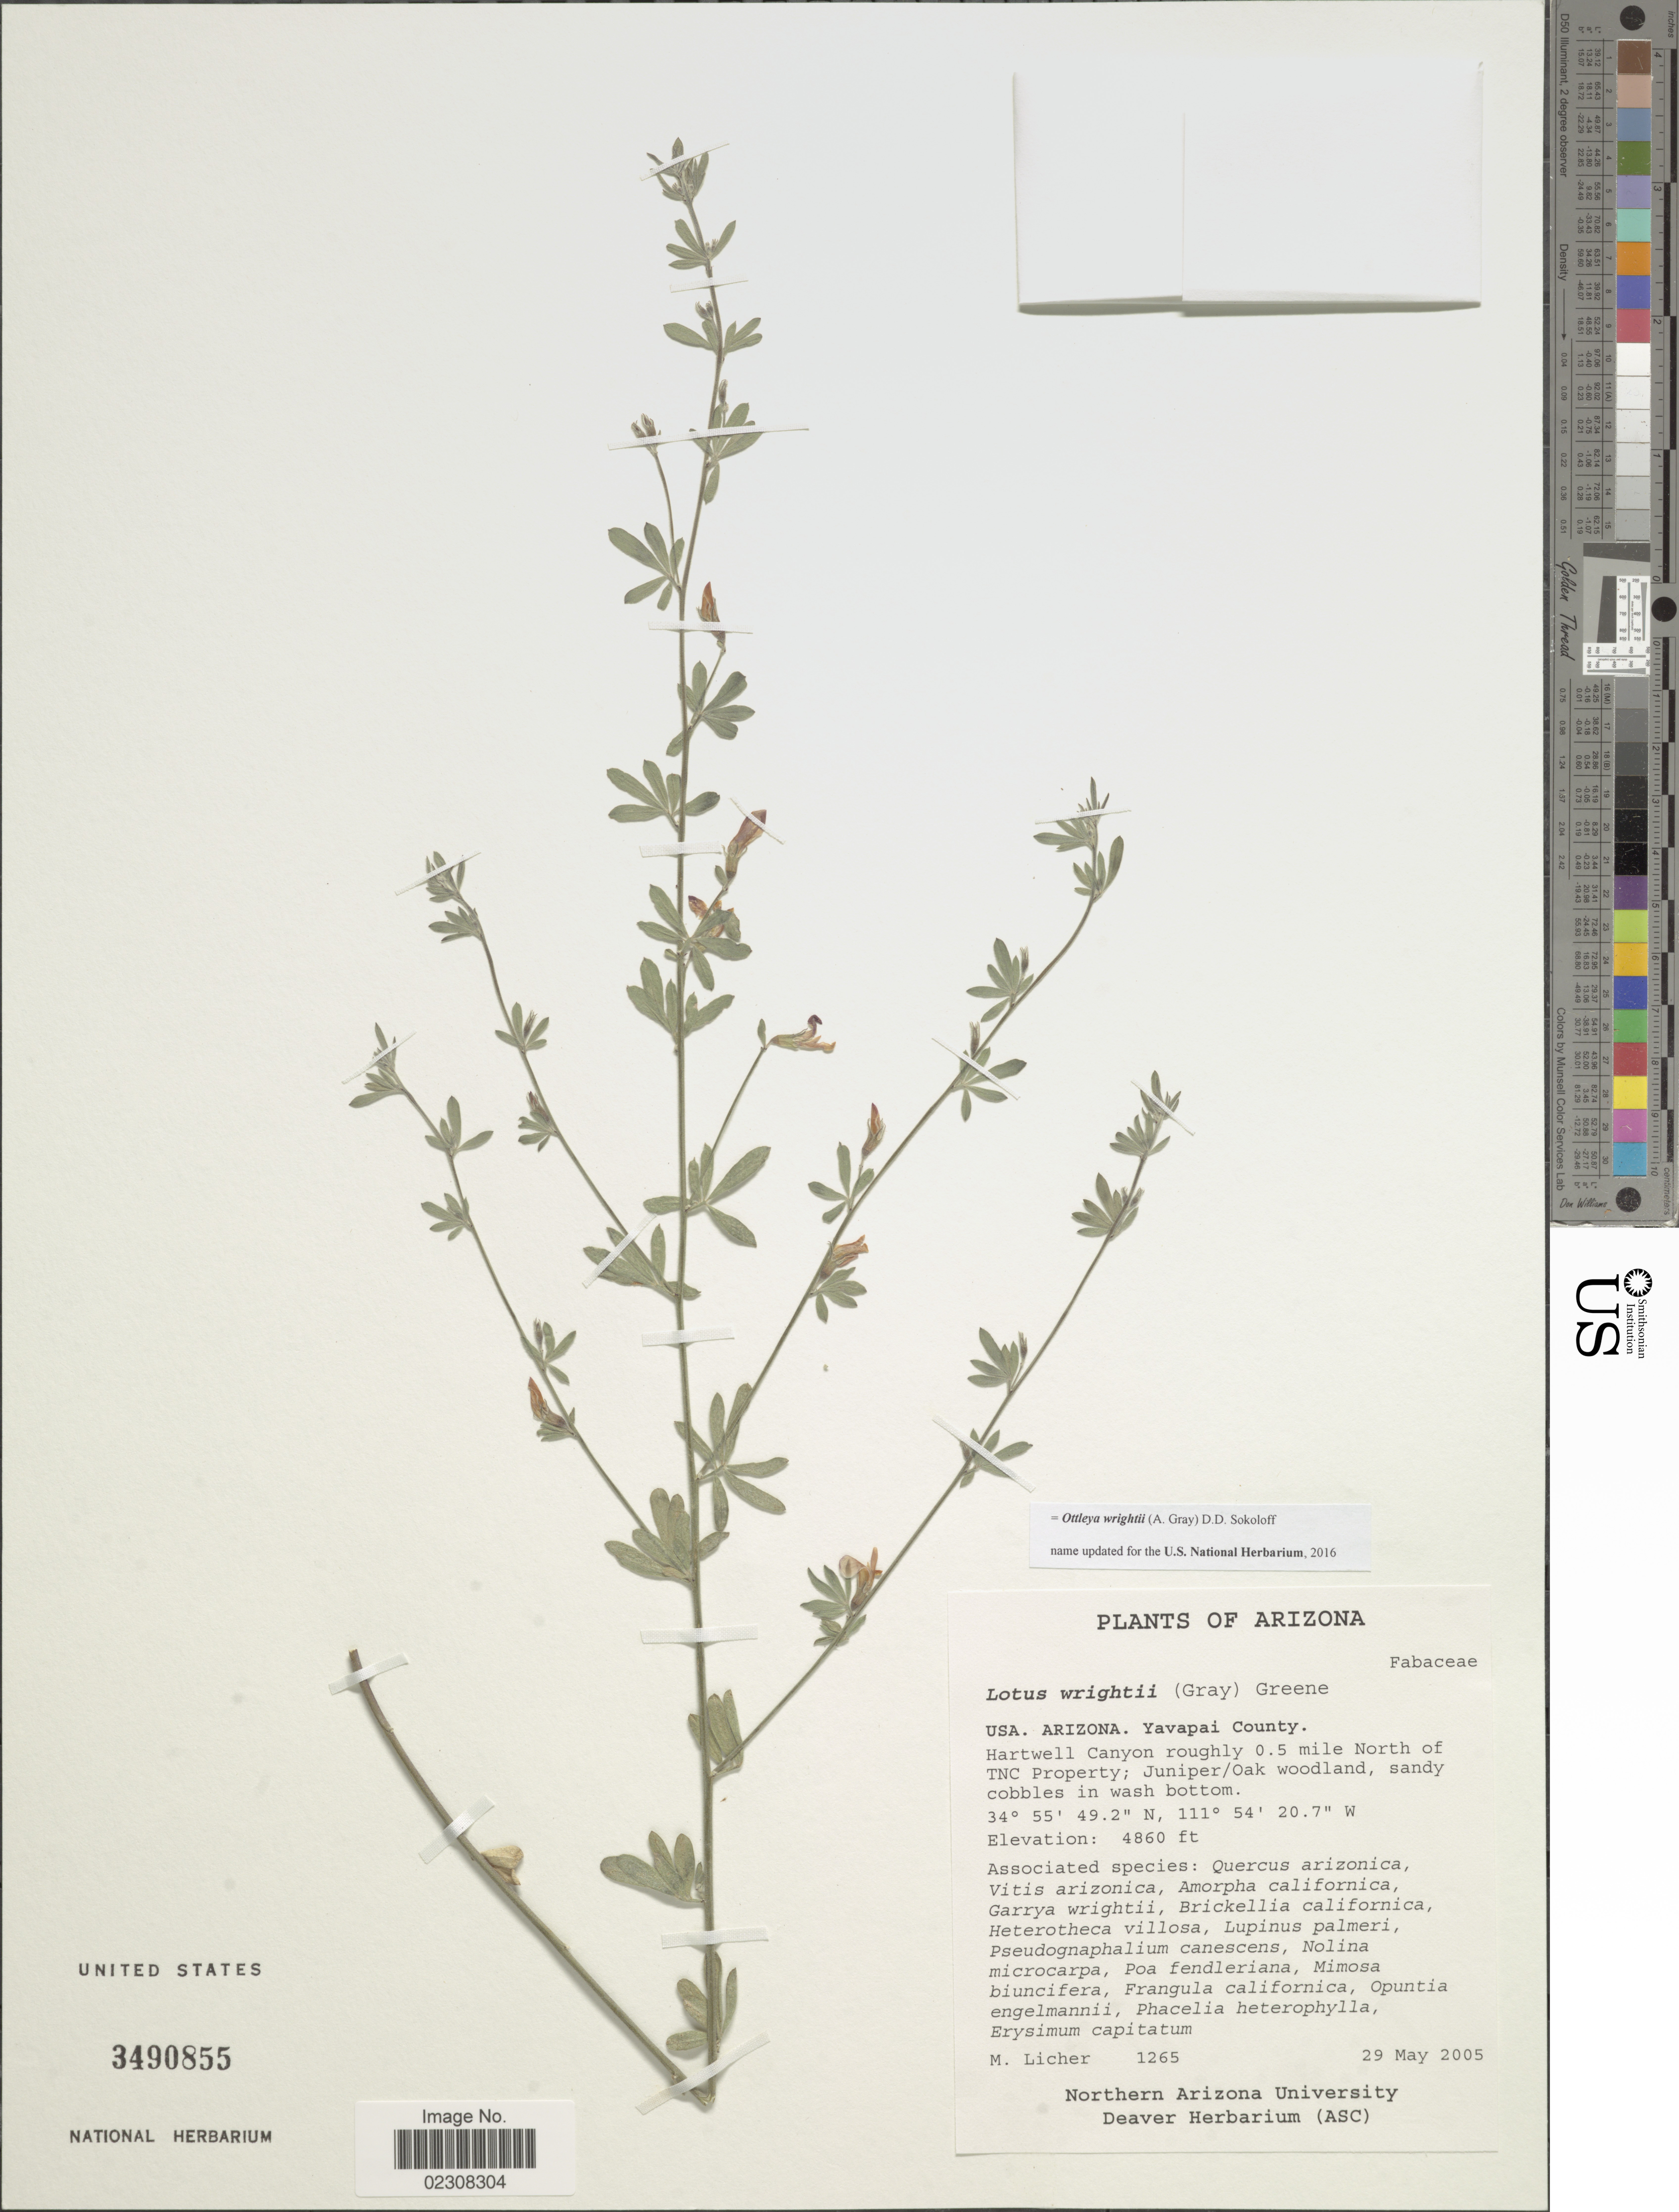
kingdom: Plantae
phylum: Tracheophyta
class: Magnoliopsida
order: Fabales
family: Fabaceae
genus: Ottleya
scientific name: Ottleya wrightii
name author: (A. Gray) D.D. Sokoloff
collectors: M. Licher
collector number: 1265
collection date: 2005-05-29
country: United States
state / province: Arizona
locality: Yavapai County, Hartwell Canyon roughly 0.5 mile North of TNC Property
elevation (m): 1481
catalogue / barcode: US 3490855